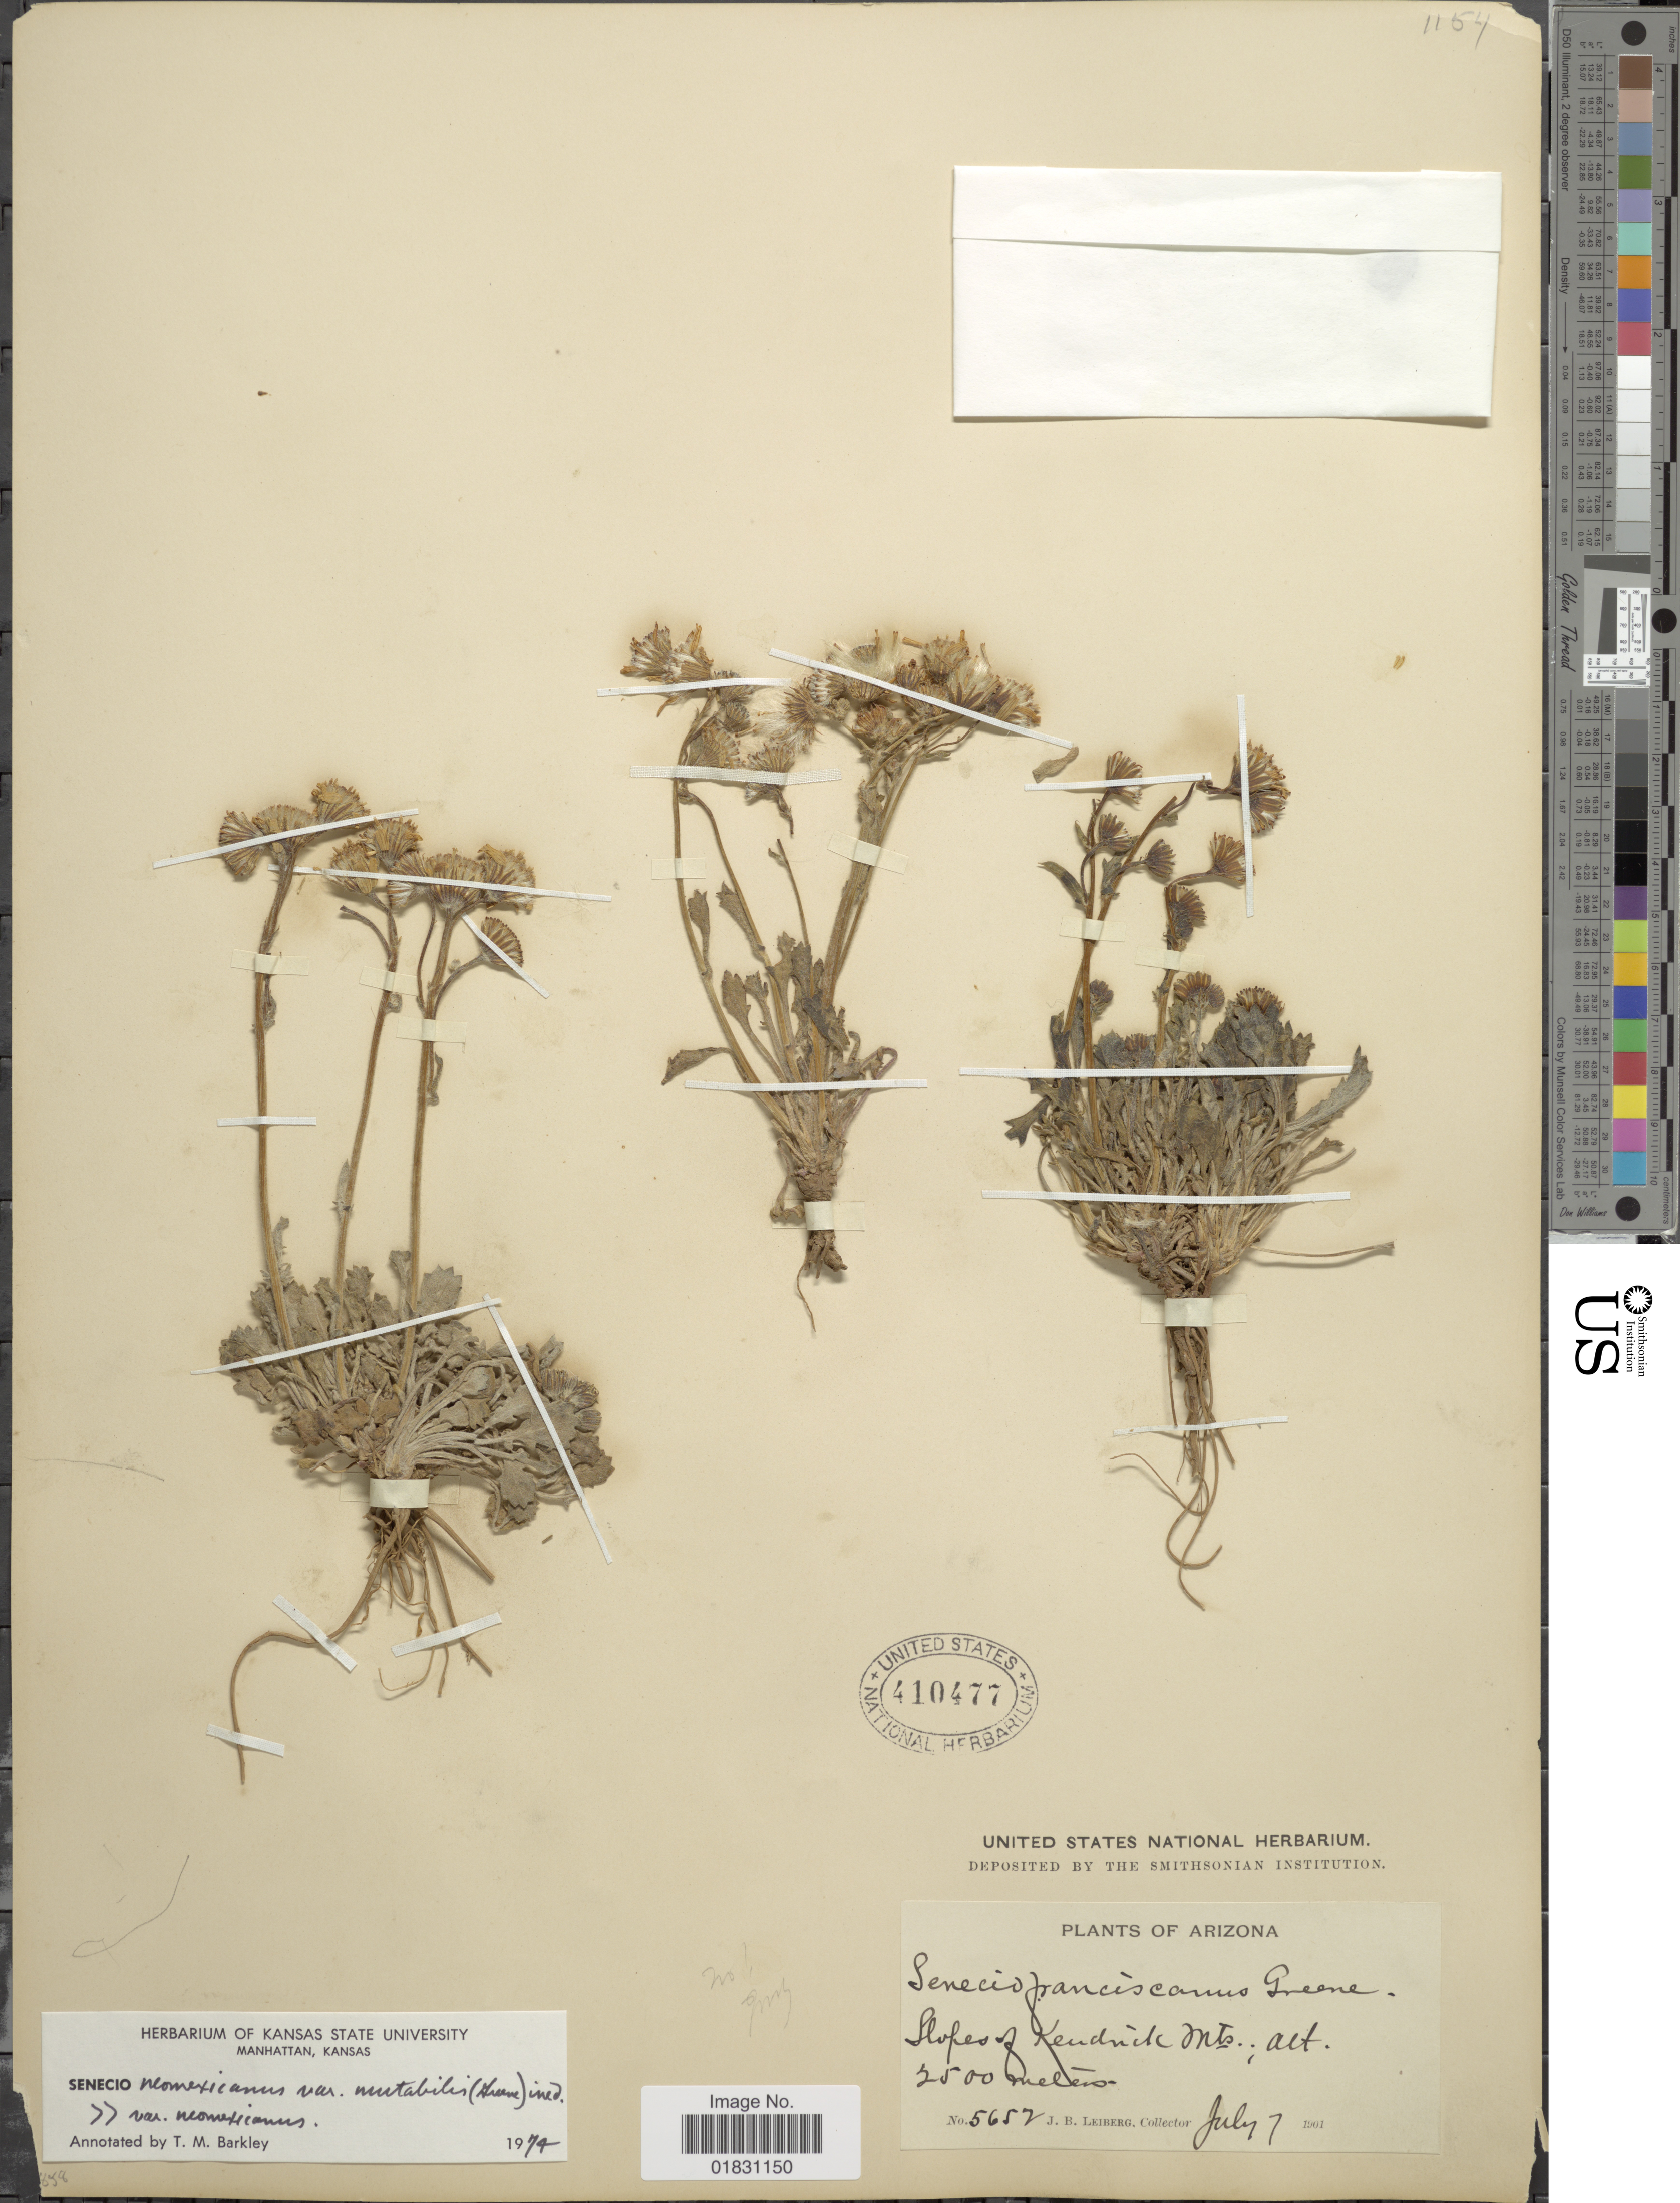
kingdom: Plantae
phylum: Tracheophyta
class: Magnoliopsida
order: Asterales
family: Asteraceae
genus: Packera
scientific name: Packera neomexicana var. mutabilis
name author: (Greene) W.A. Weber & Á. Löve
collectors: J. B. Leiberg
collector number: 5652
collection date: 1901-07-07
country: United States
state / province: Arizona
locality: Slopes of Kendrick Mts.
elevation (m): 2500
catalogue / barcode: US 410477